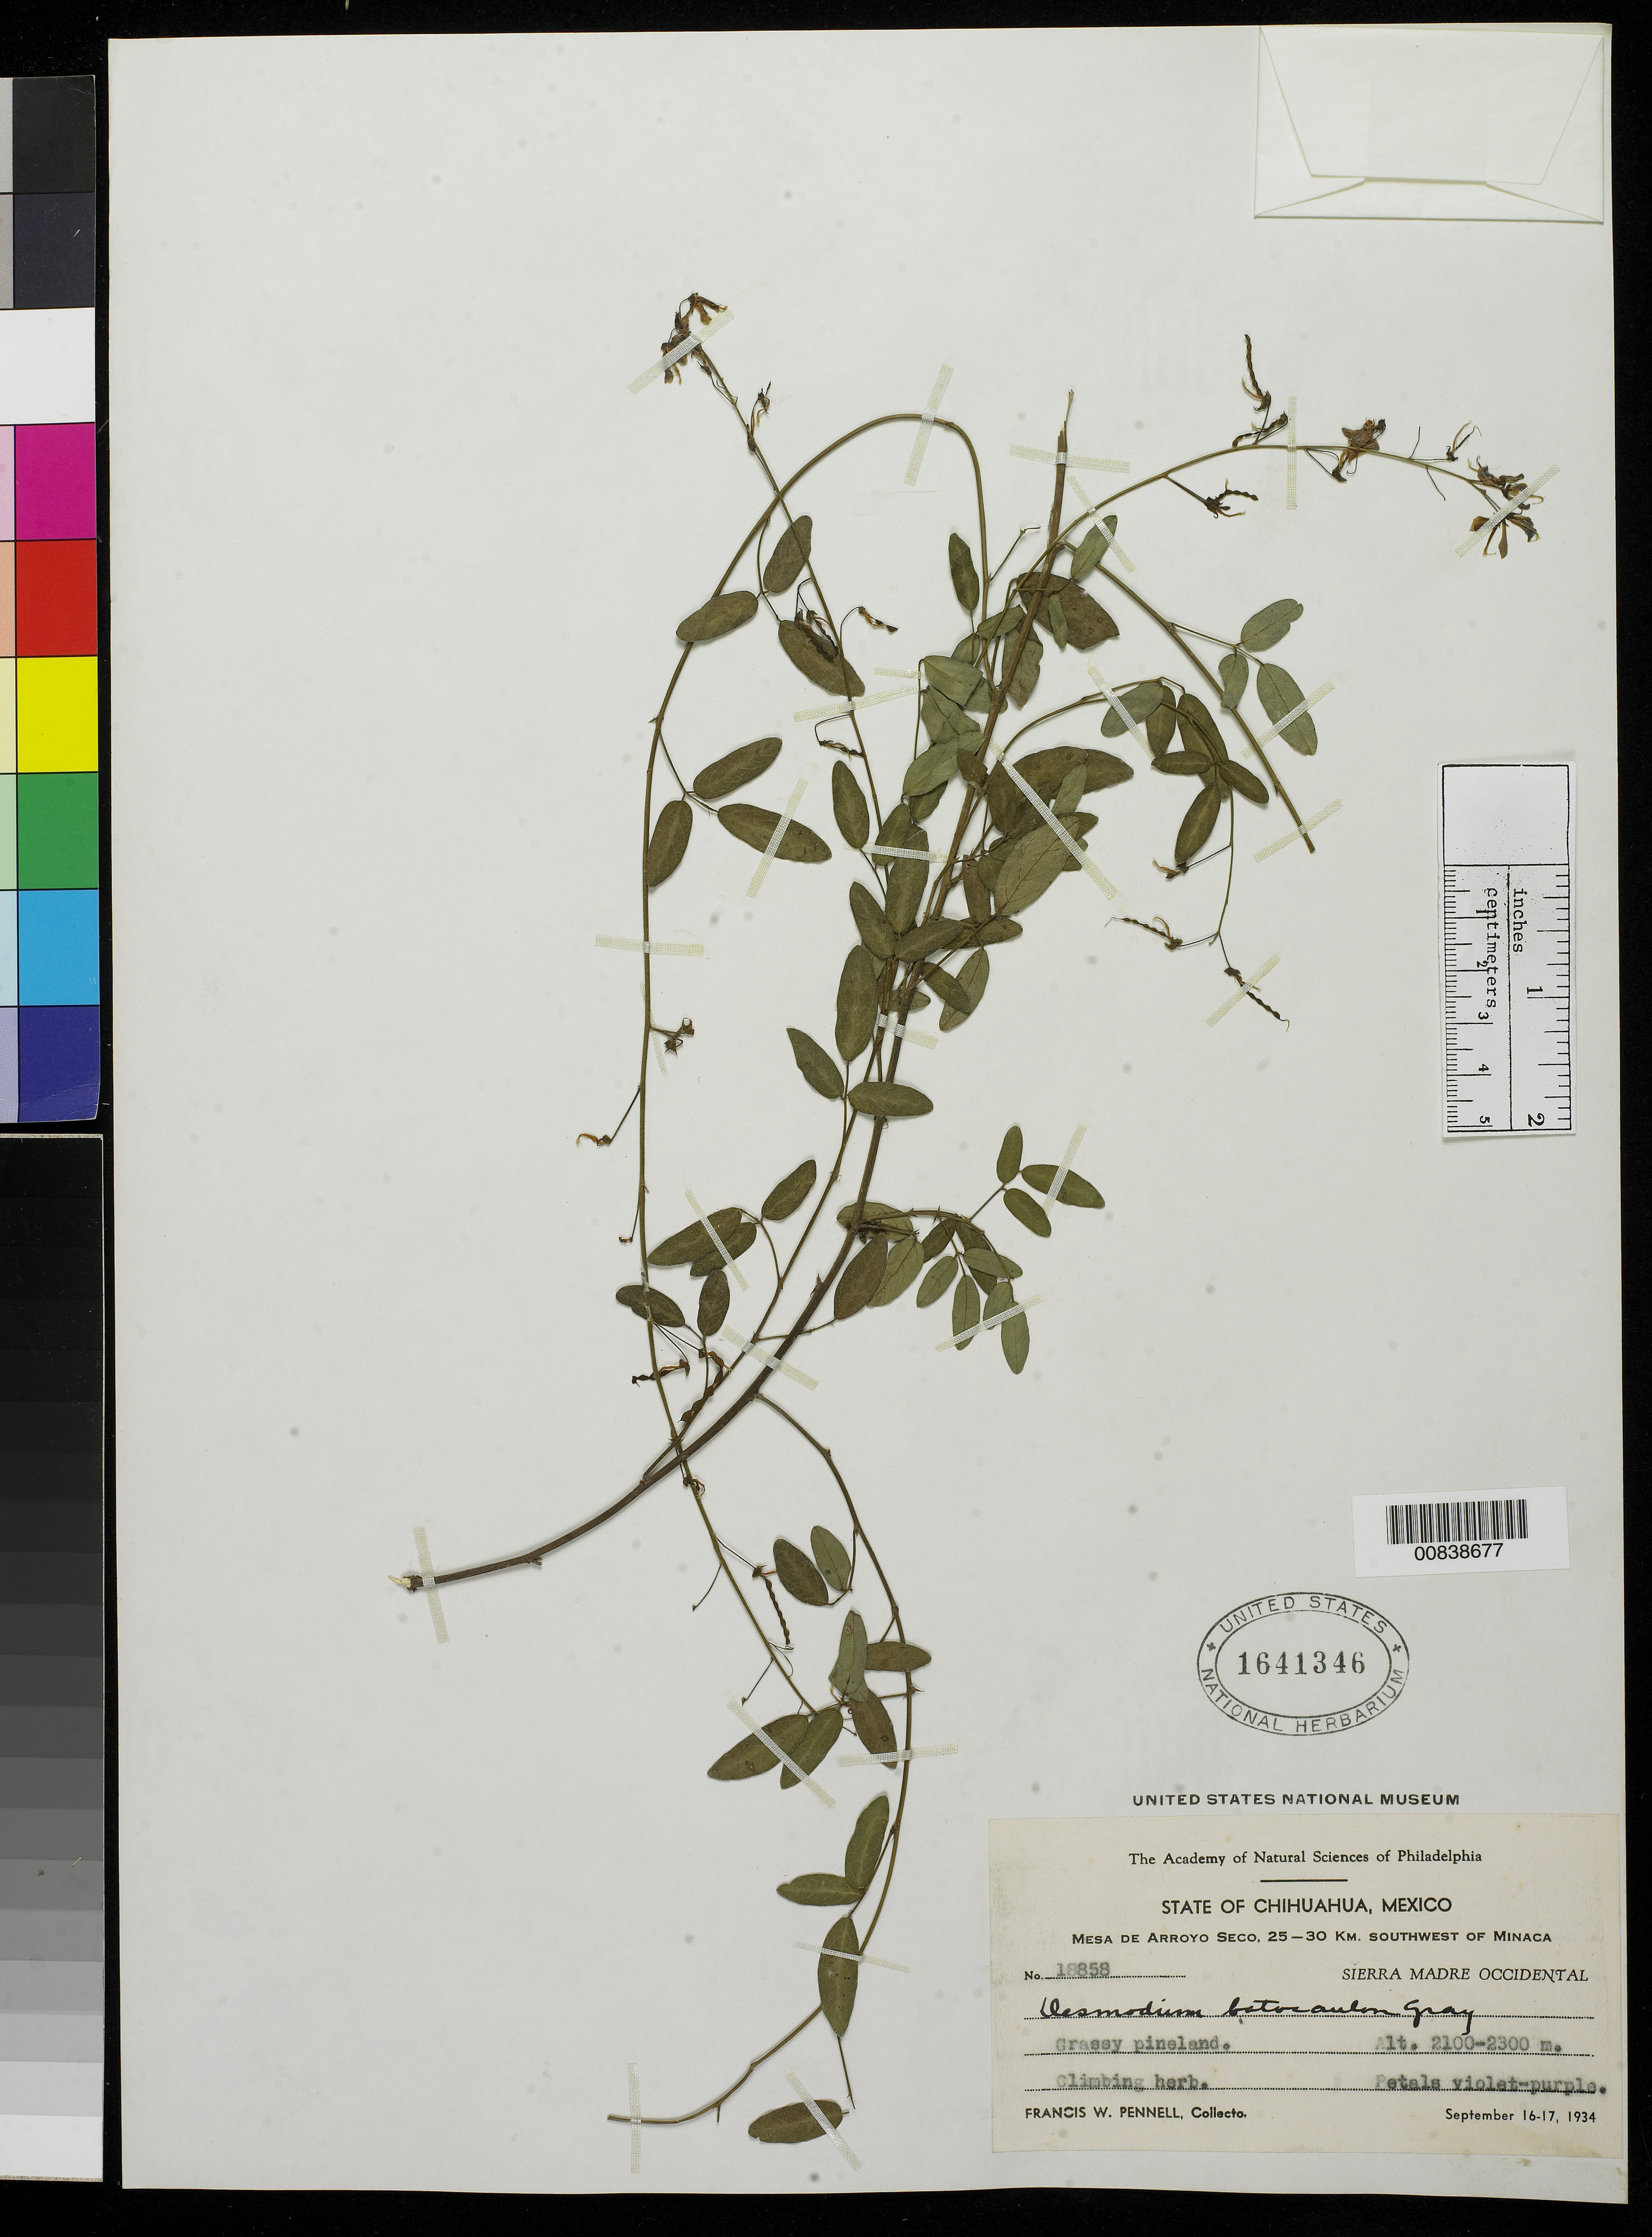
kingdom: Plantae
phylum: Tracheophyta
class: Magnoliopsida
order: Fabales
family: Fabaceae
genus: Desmodium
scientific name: Desmodium batocaulon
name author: A. Gray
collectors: F. W. Pennell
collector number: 18858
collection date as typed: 16 Sep 1934 to 17 Sep 1934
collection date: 1934-09-16/1934-09-17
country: Mexico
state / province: Chihuahua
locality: Mesa de Arroyo Seco, 25-30 km. Southwest of Miñaca. Sierra Madre Occidental. Chihuahua.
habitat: Grassy pineland.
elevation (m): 2300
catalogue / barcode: US 1641346